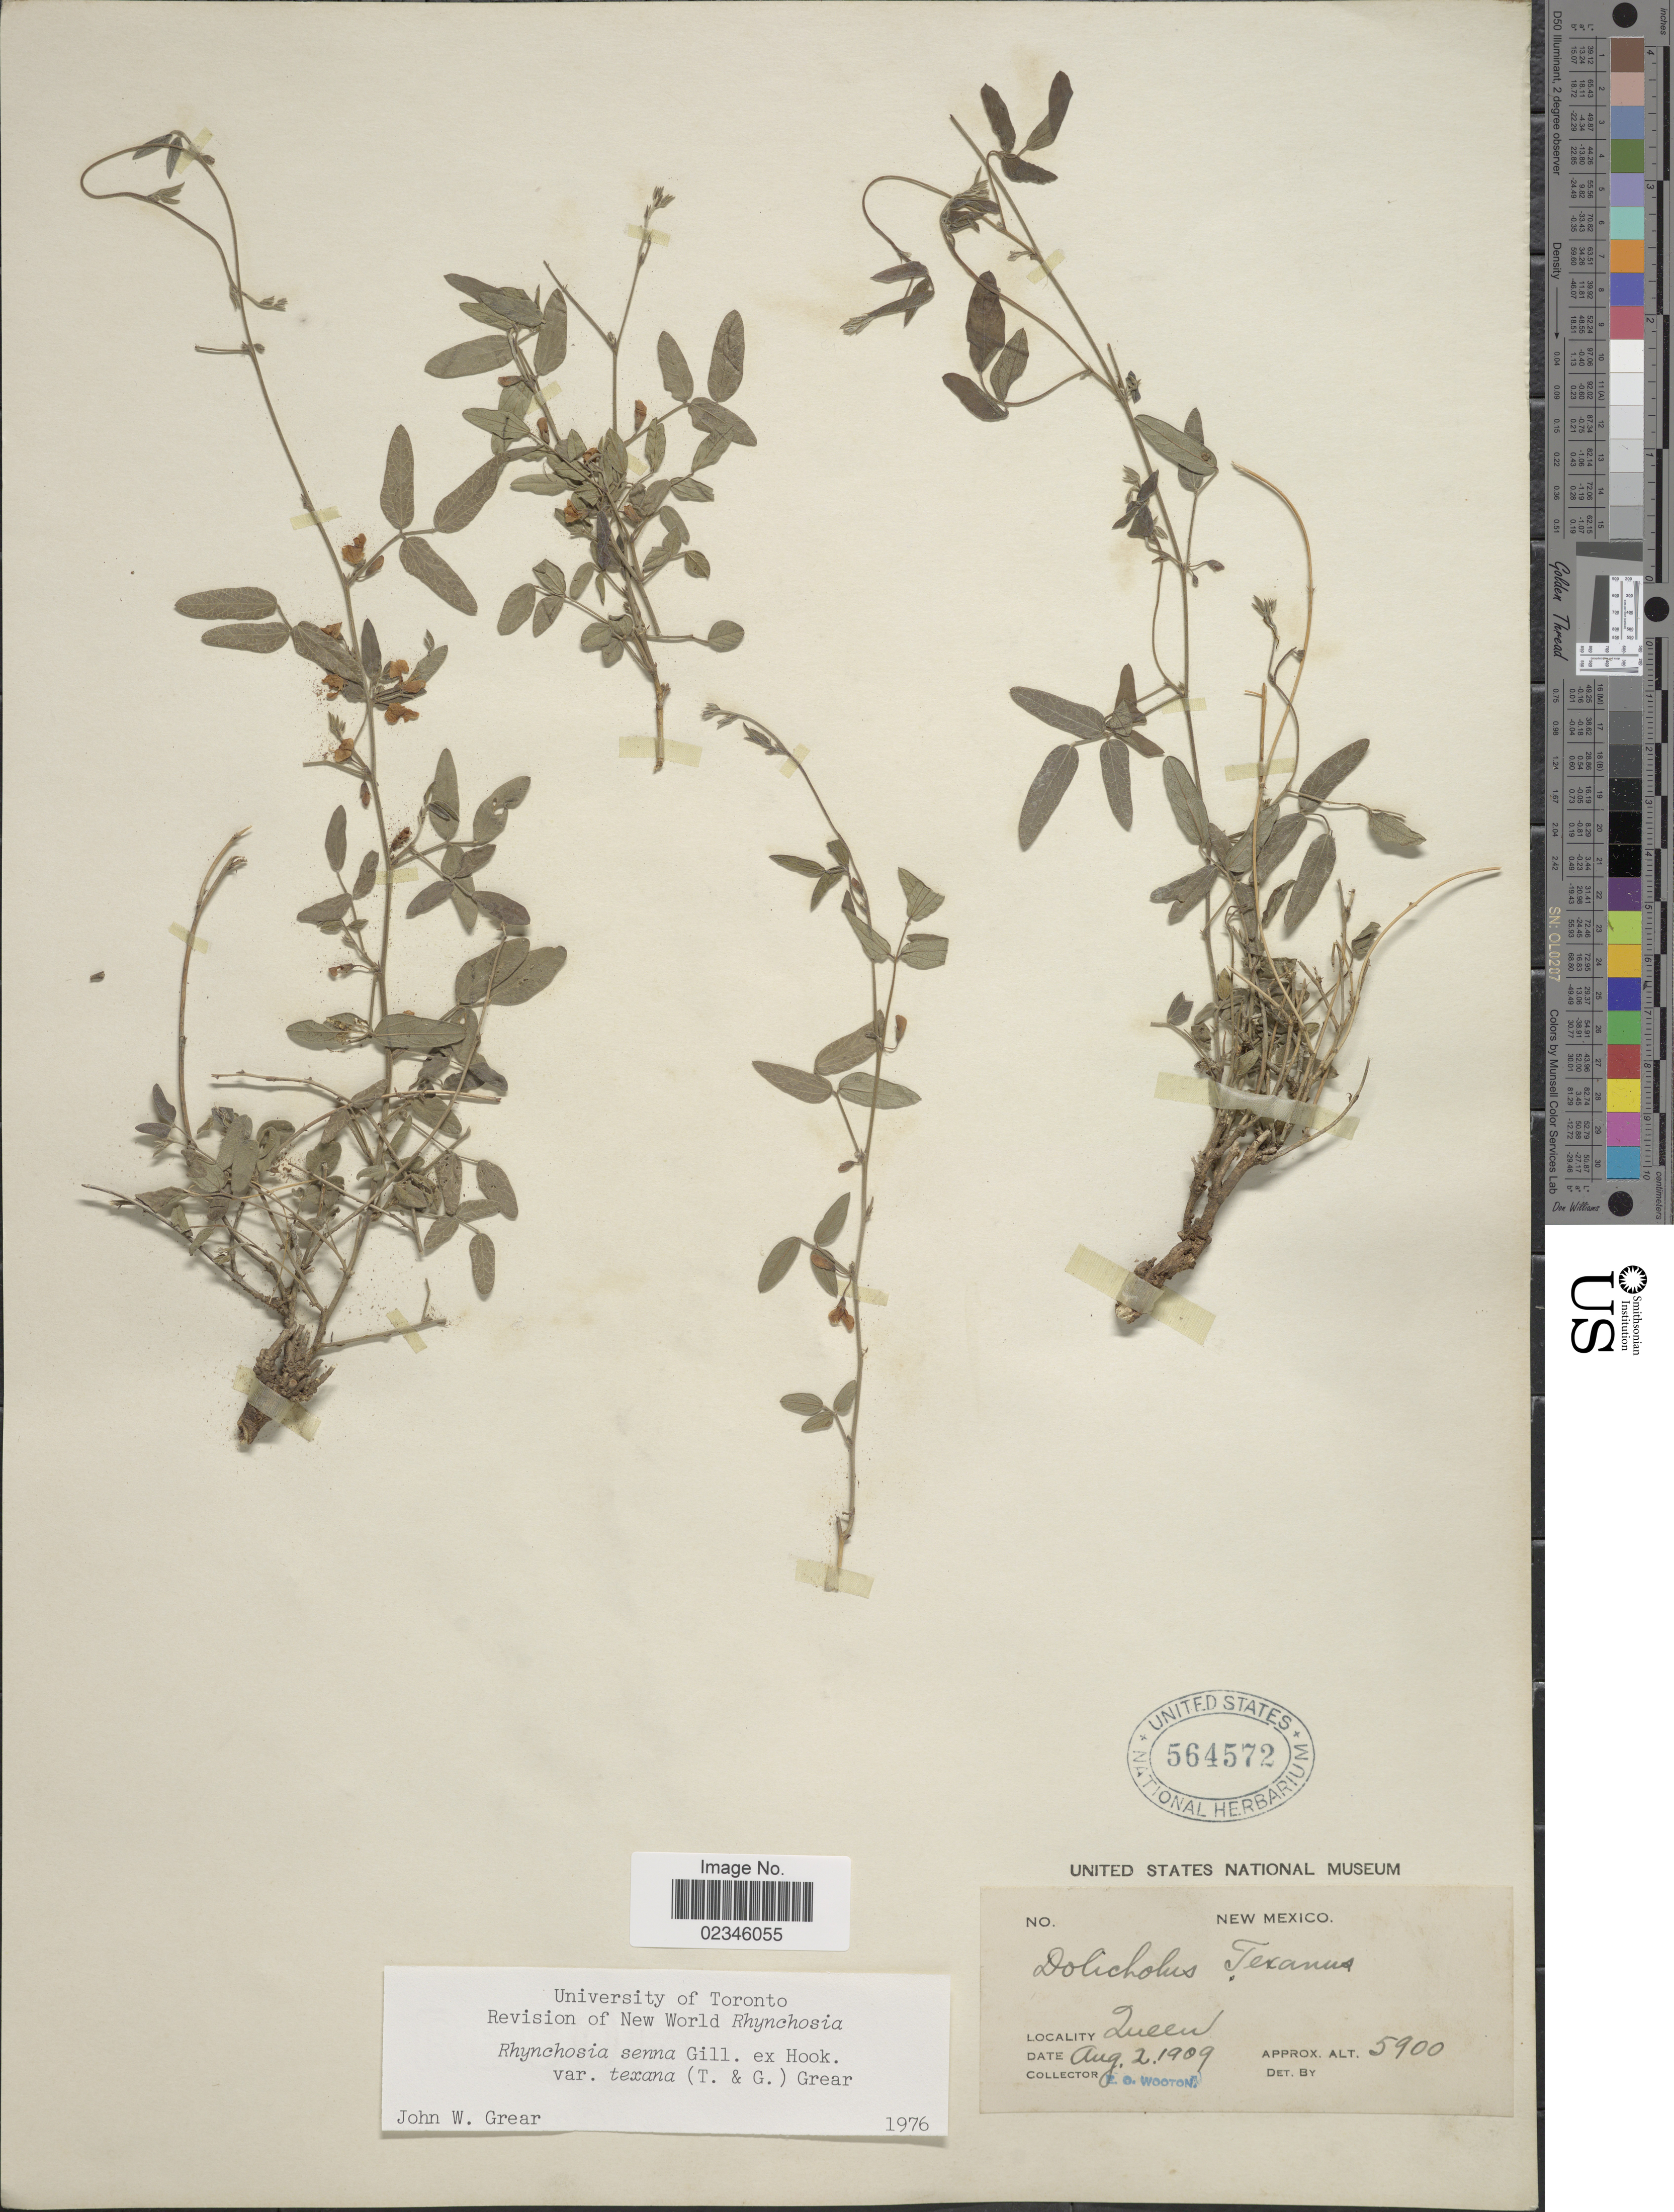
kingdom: Plantae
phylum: Tracheophyta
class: Magnoliopsida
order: Fabales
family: Fabaceae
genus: Rhynchosia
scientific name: Rhynchosia senna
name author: Gillies ex Hook.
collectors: E. O. Wooton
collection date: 1909-08-02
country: United States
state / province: New Mexico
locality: Queen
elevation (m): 1798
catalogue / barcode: US 564572